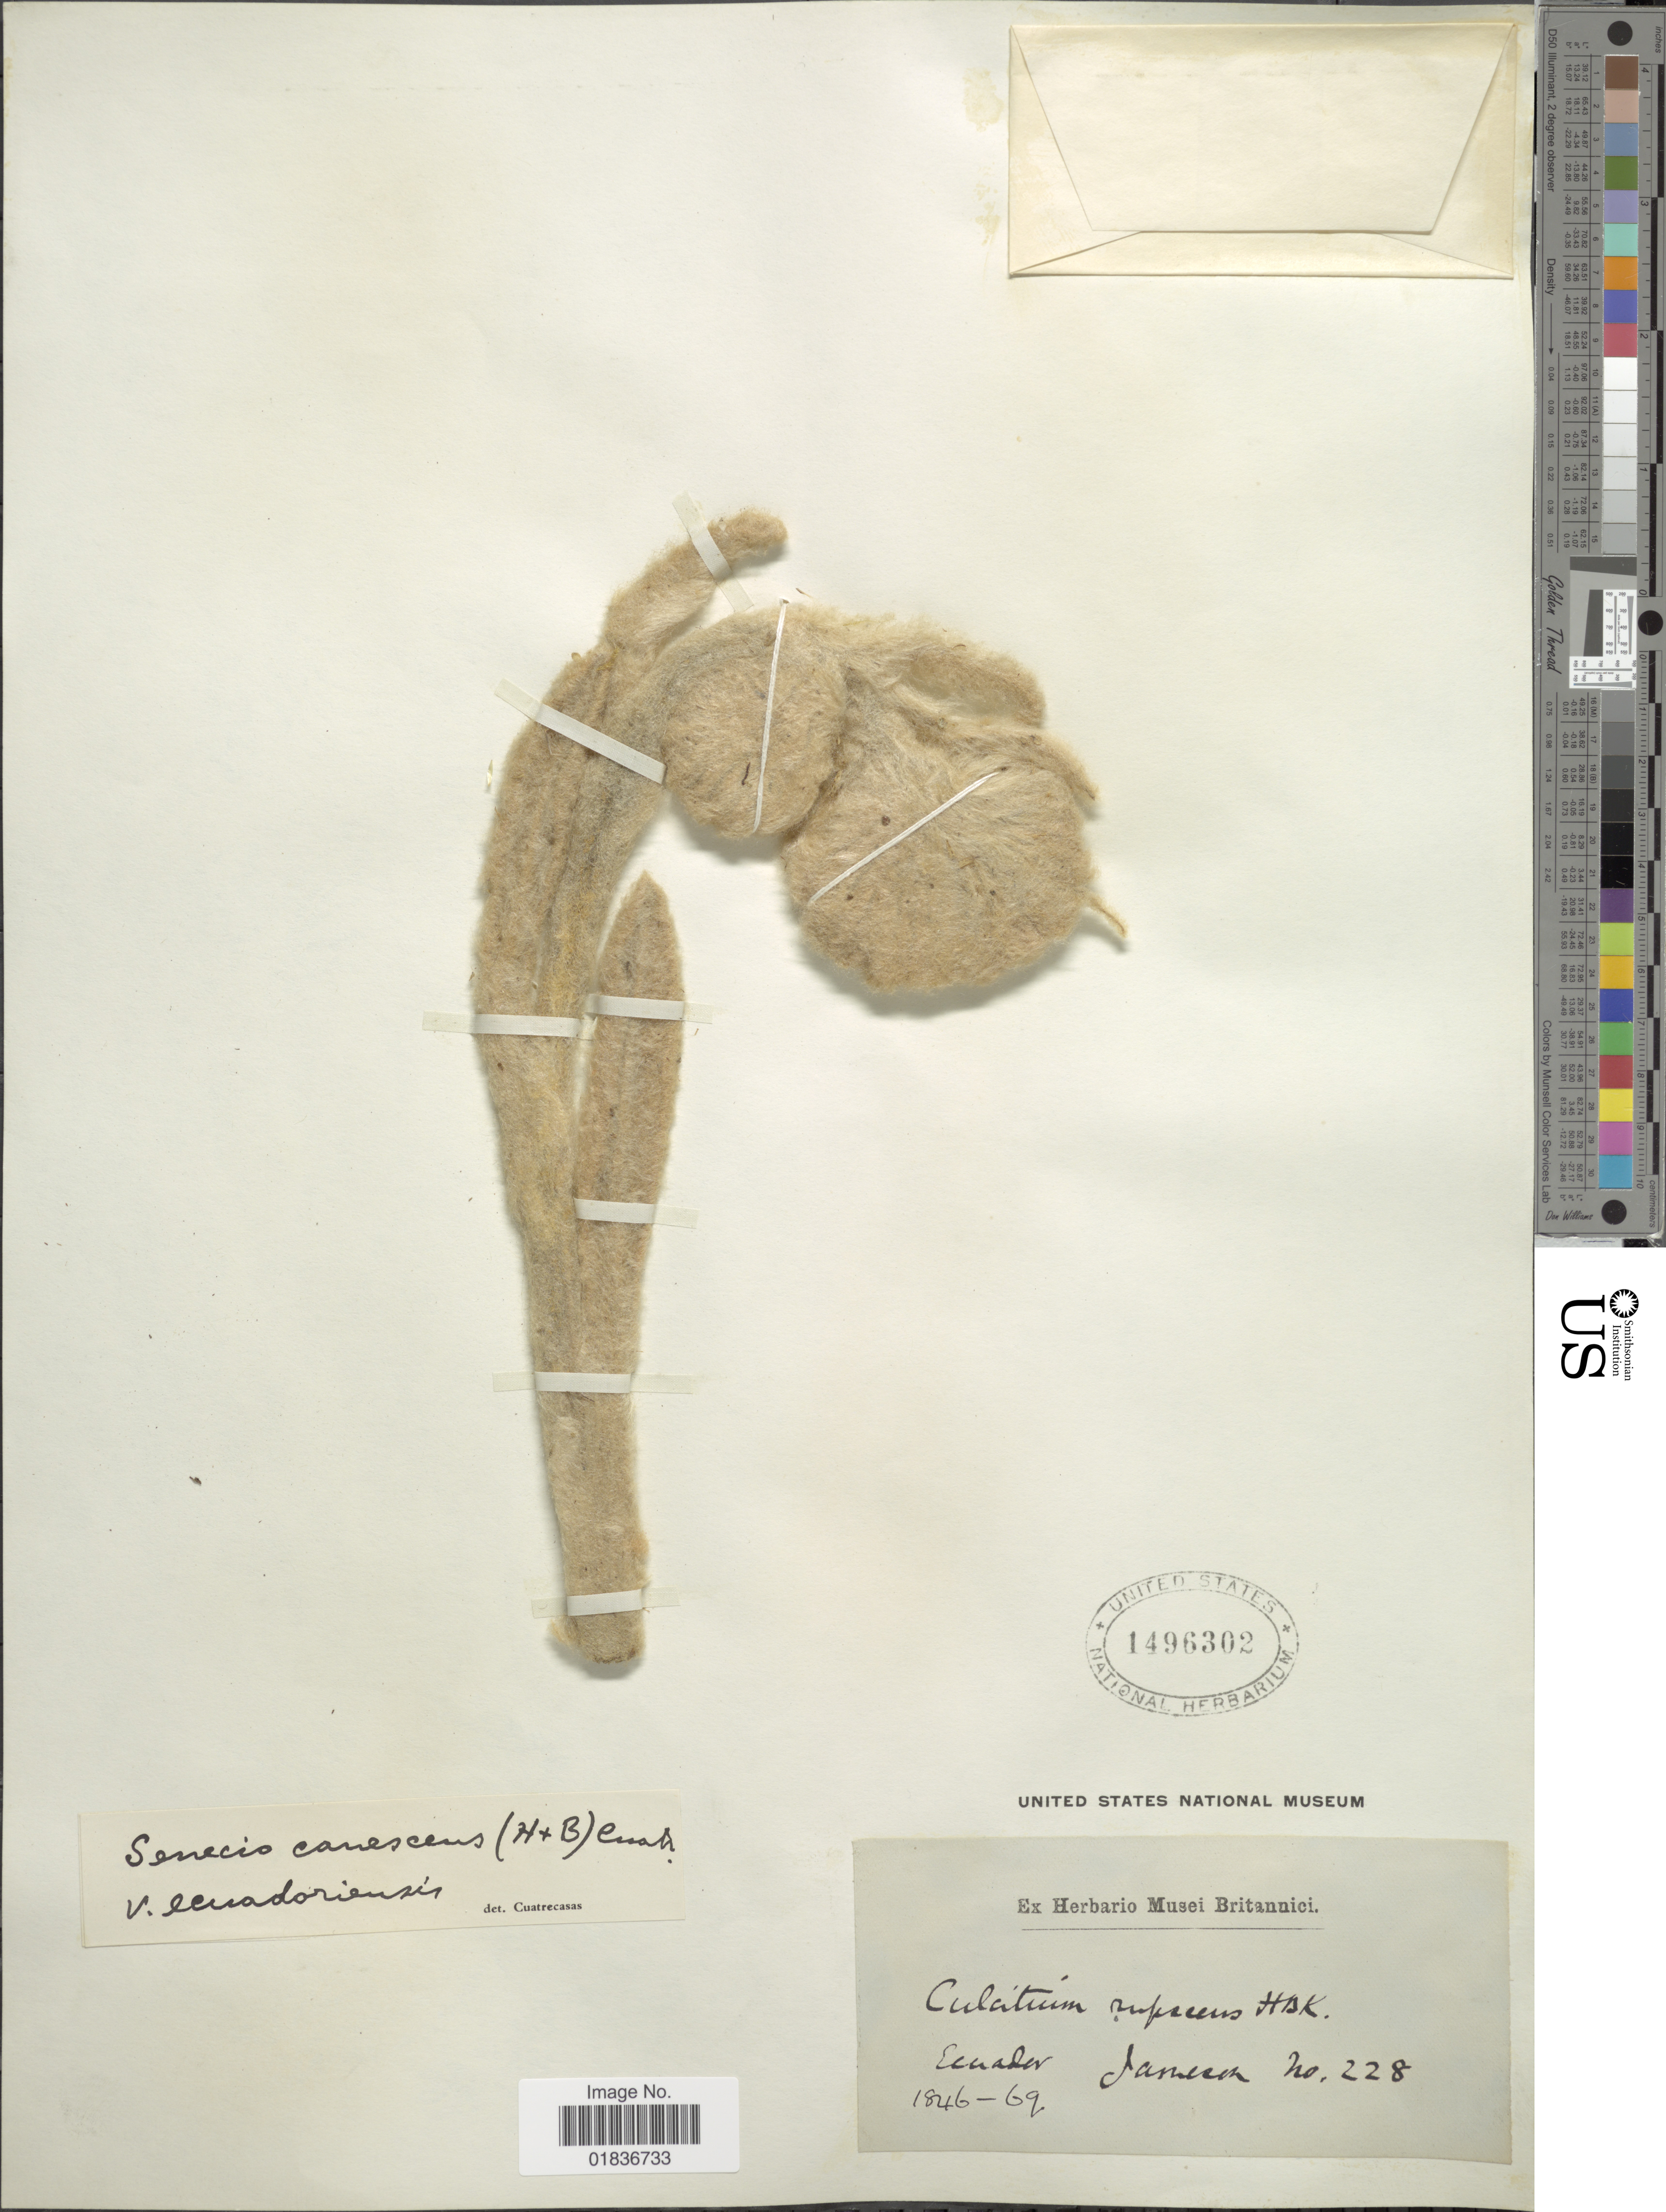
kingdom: Plantae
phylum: Tracheophyta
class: Magnoliopsida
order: Asterales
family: Asteraceae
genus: Senecio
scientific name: Senecio canescens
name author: (Bonpl.) Cuatrec.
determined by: Salomon, Luciana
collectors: -- Jameson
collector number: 228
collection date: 1846/1869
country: Ecuador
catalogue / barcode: US 1496302